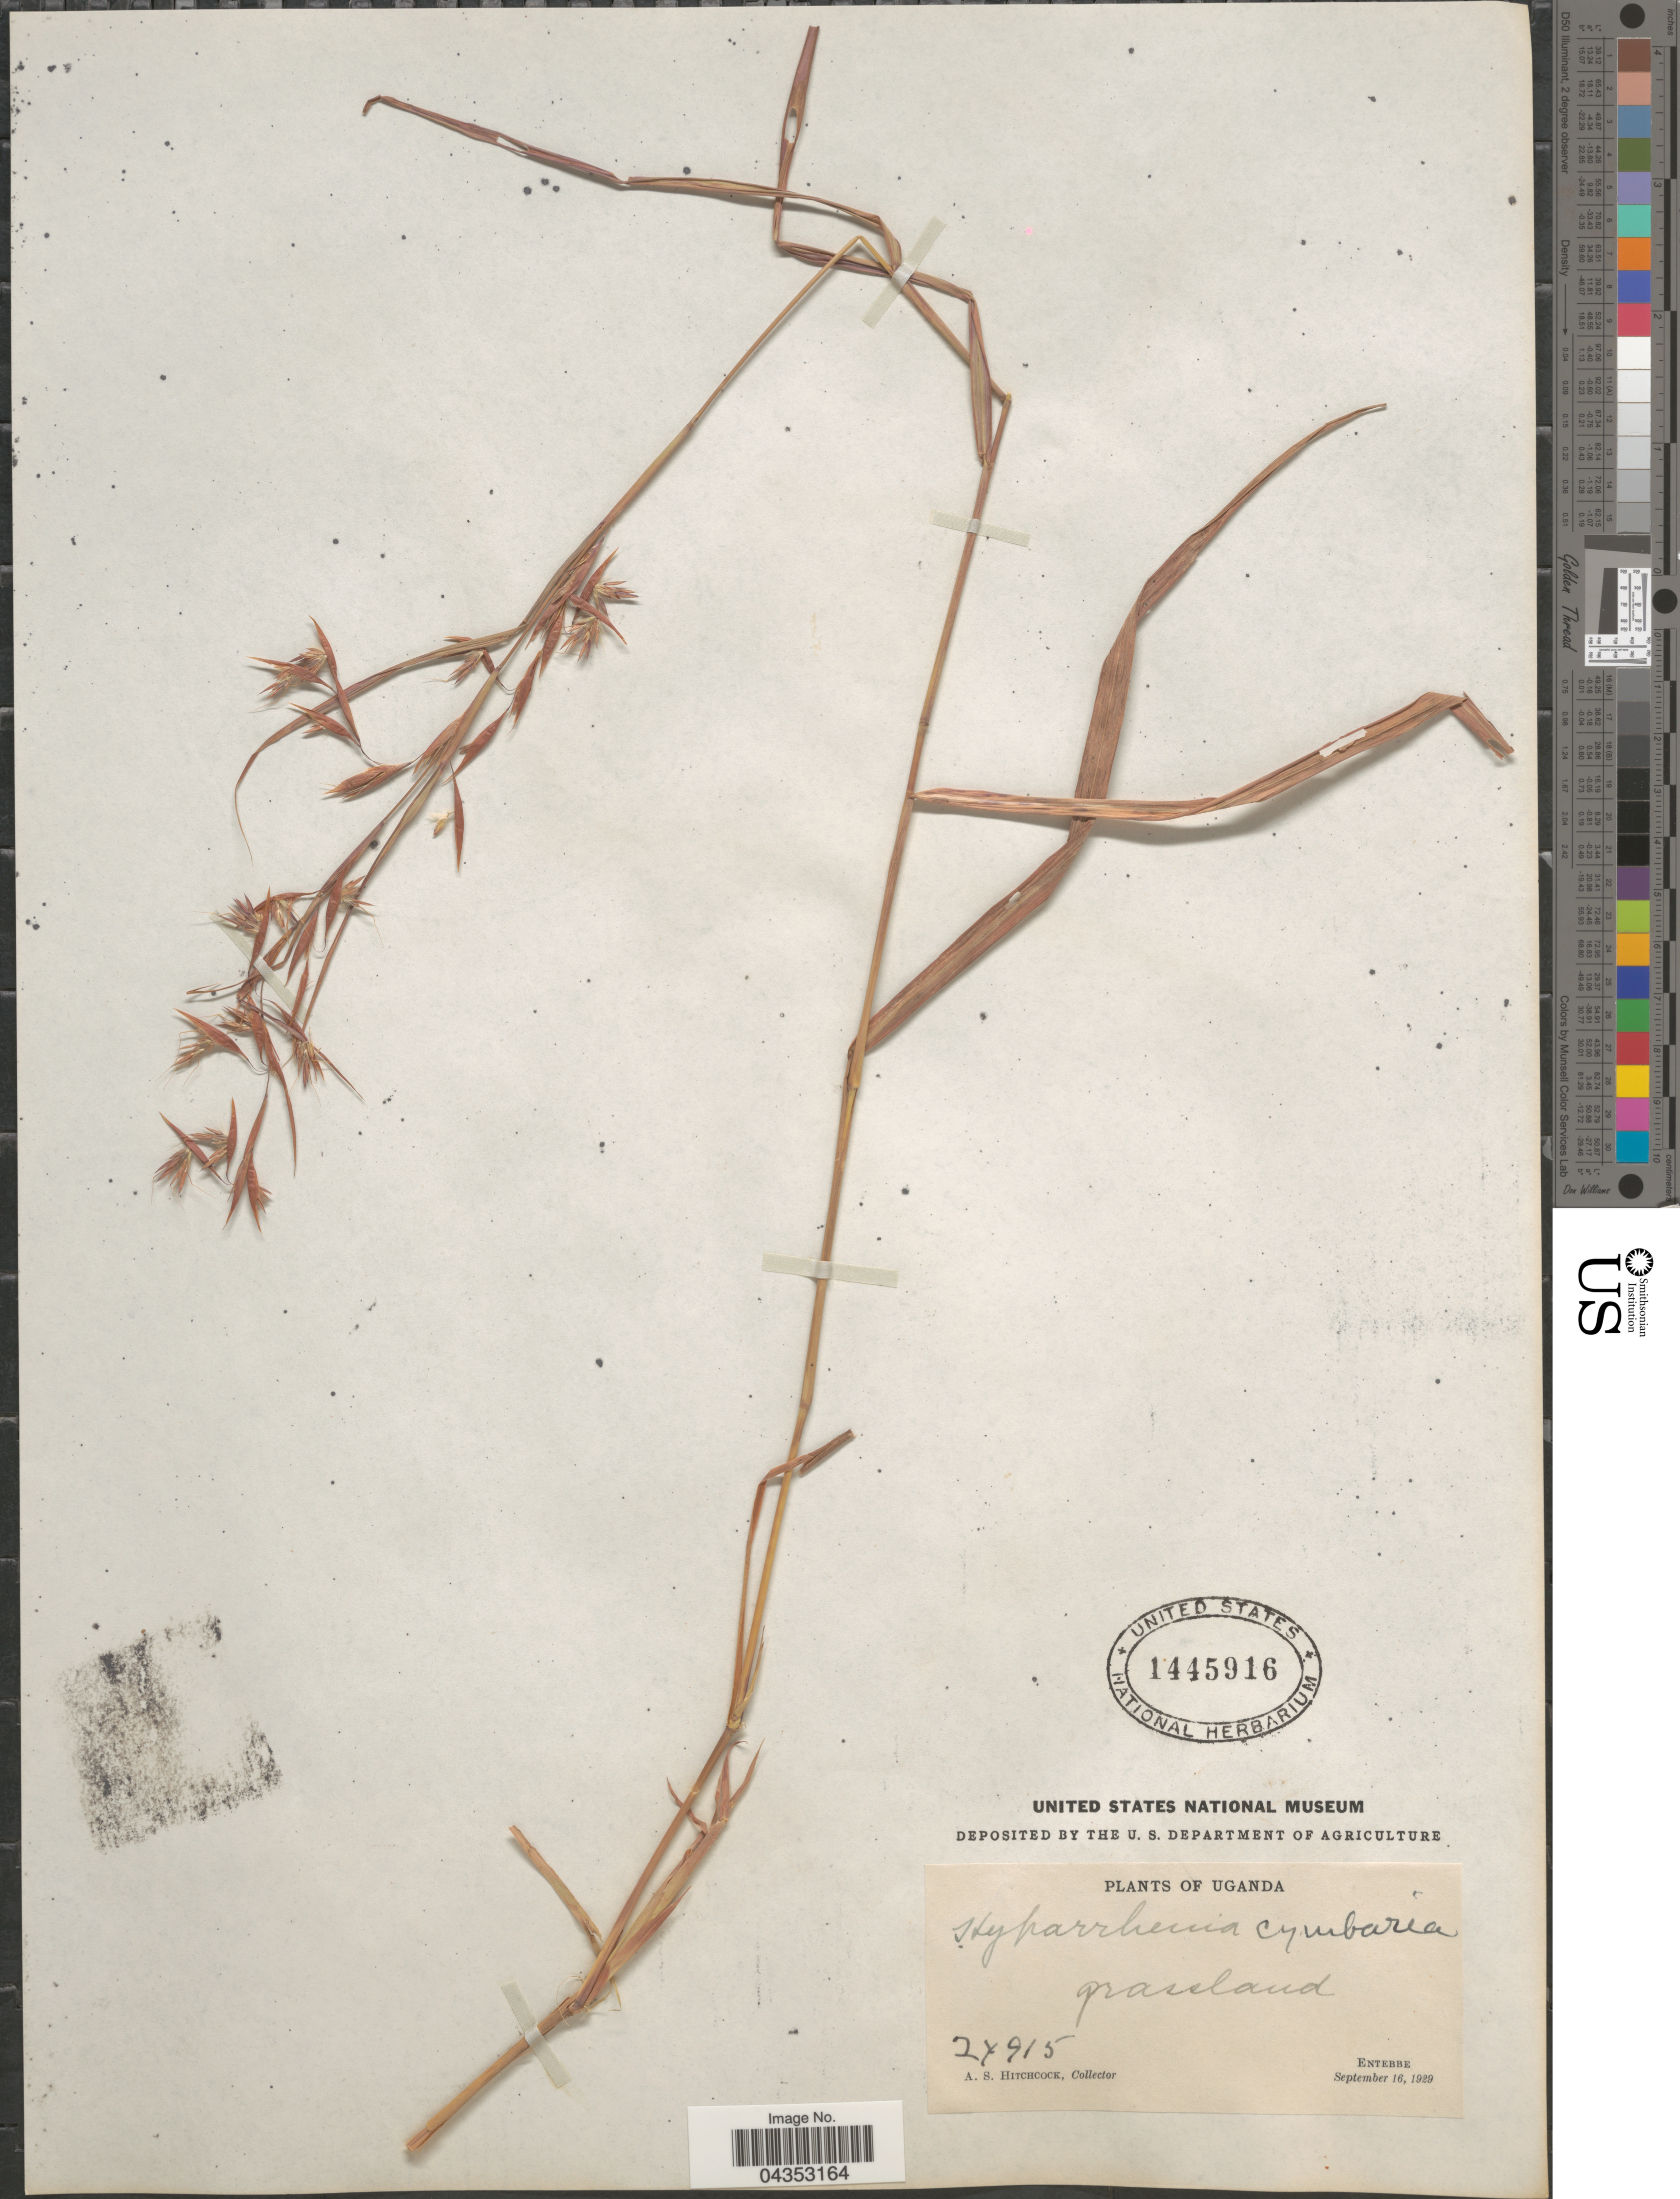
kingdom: Plantae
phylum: Tracheophyta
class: Liliopsida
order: Poales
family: Poaceae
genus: Hyparrhenia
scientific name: Hyparrhenia cymbaria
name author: (L.) Stapf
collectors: A. S. Hitchcock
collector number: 24915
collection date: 1929-09-16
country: Uganda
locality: Grassland. Entebbe.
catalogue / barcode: US 1445916